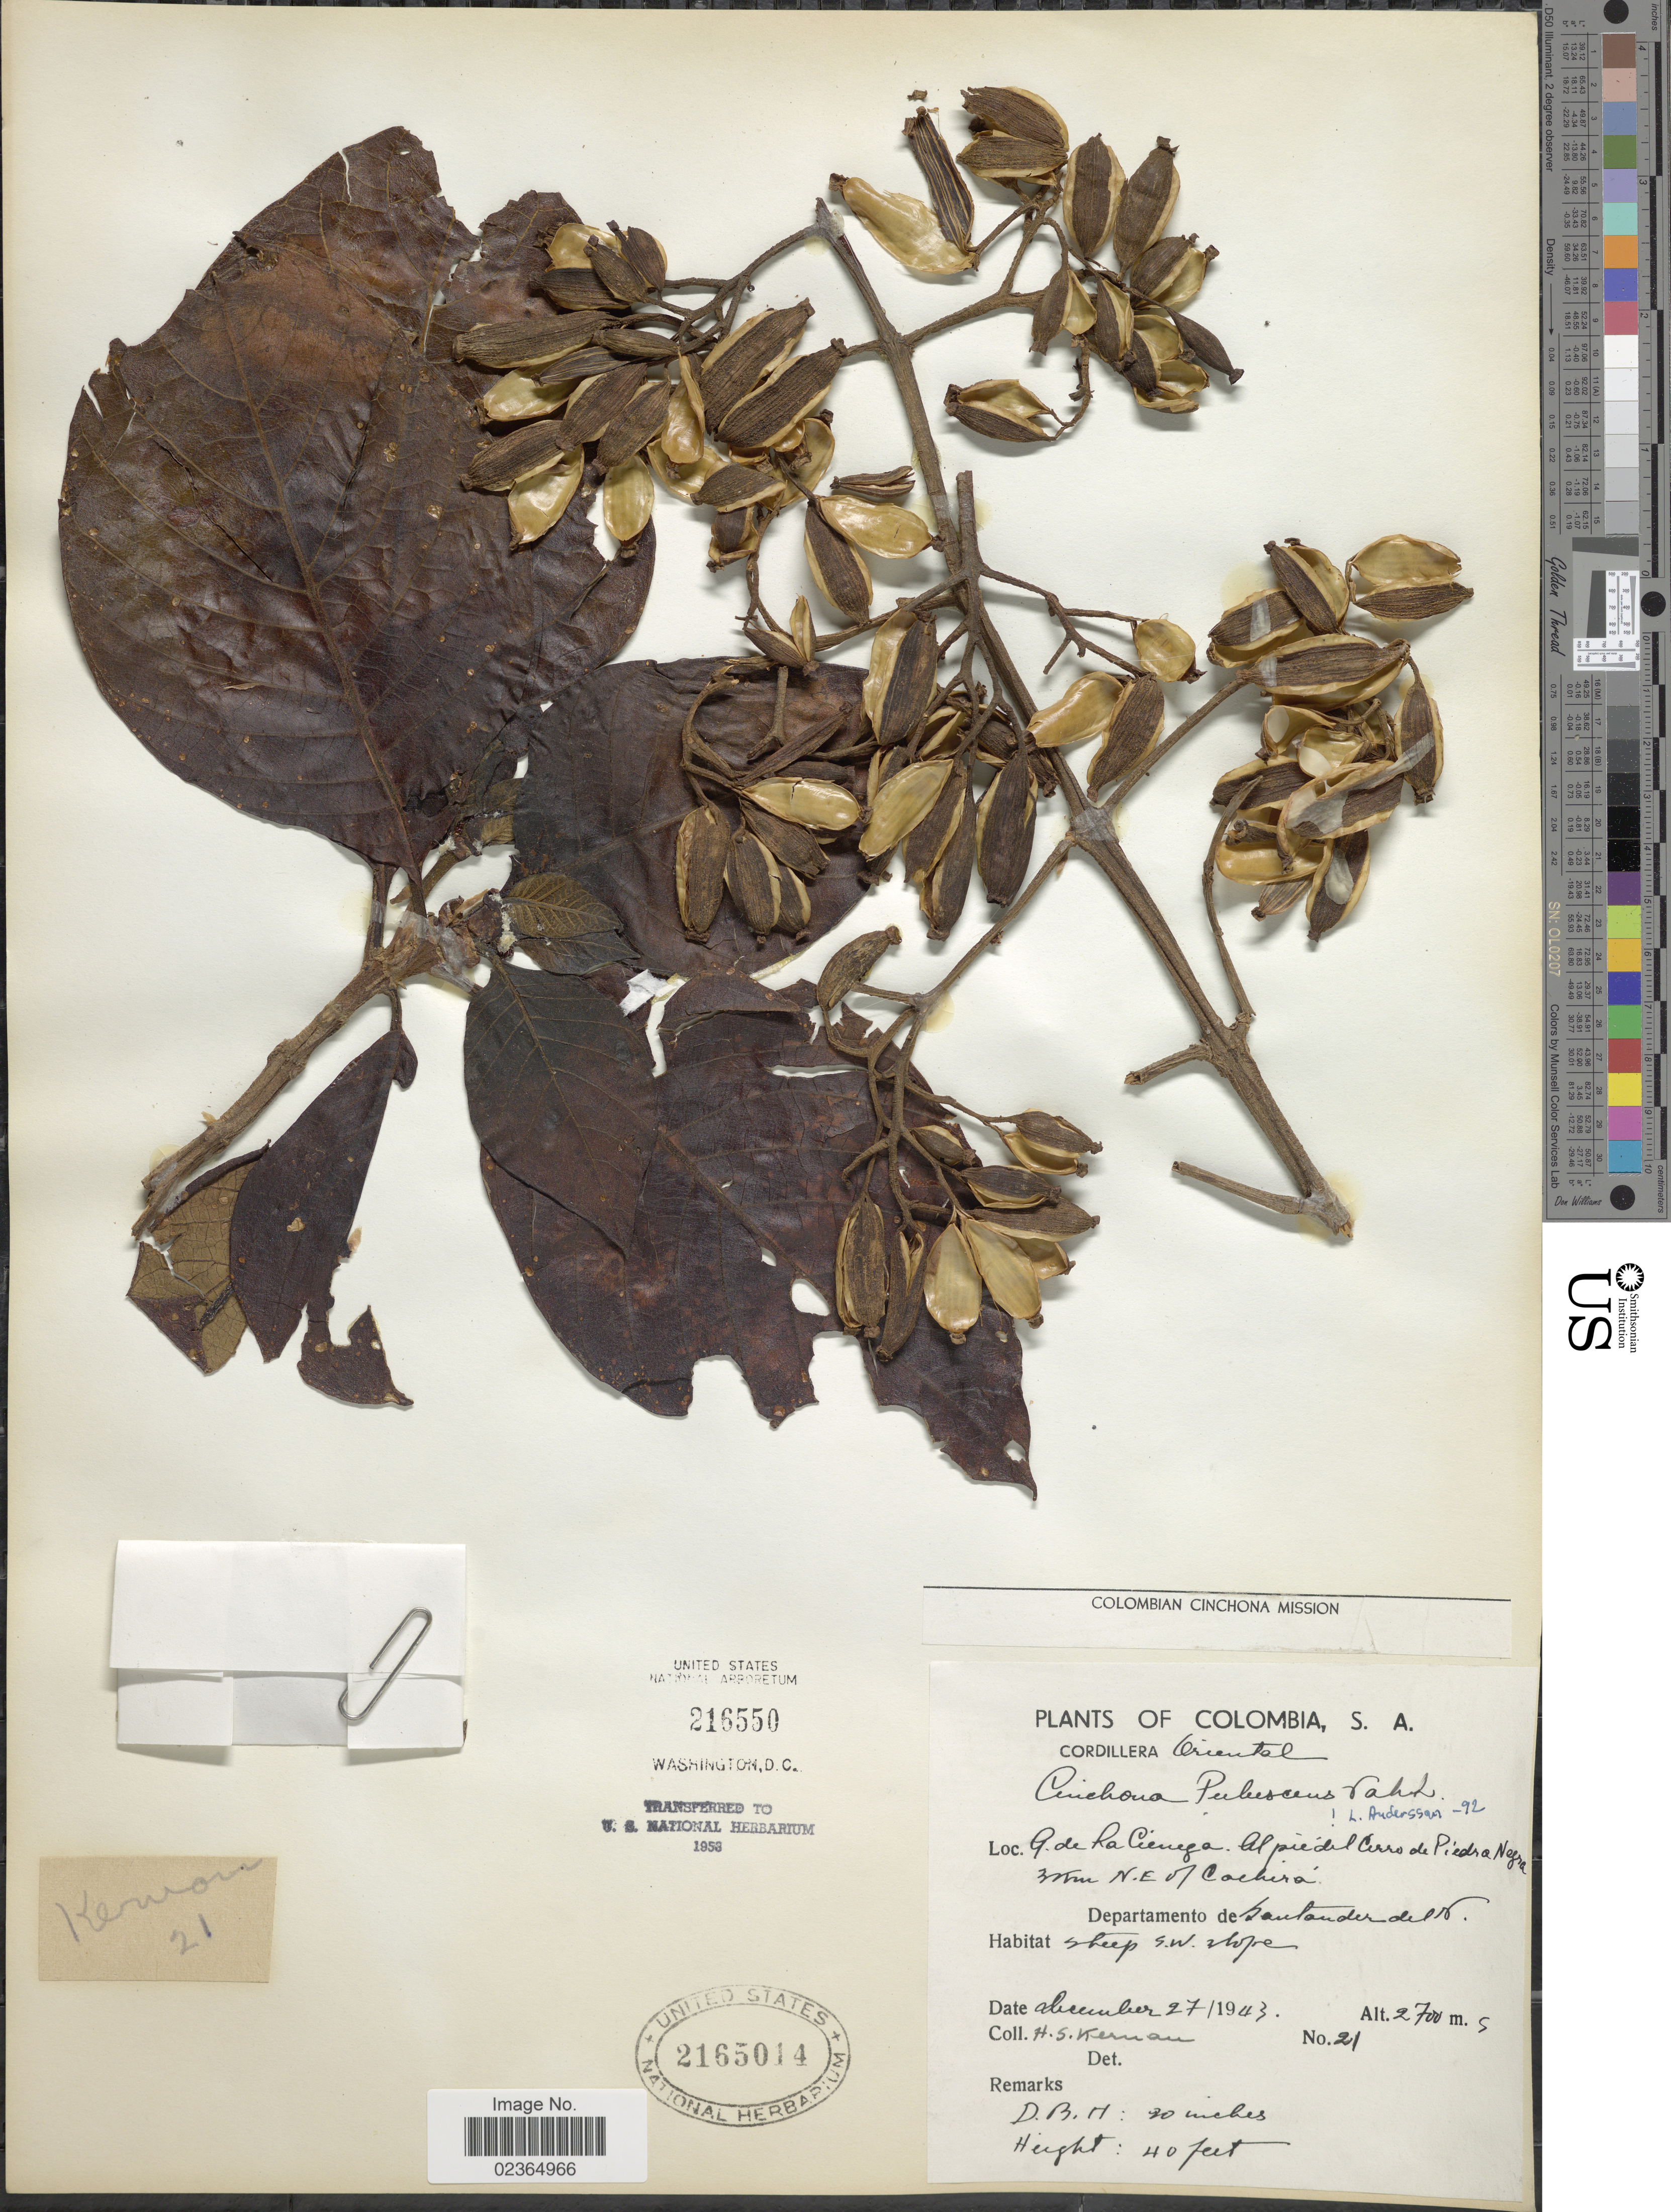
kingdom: Plantae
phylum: Tracheophyta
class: Magnoliopsida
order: Gentianales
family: Rubiaceae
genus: Cinchona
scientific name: Cinchona pubescens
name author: Vahl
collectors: H. Kernan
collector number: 21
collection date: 1943-12-27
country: Colombia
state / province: Norte de Santander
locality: Cordillera Oriental. Q. [interpreted] de La Cienega, al pie del Cerro de Piedra Negra 3 Km N.E. of Cachira. Departamento de Santander del N.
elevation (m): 2700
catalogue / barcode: US 2165014